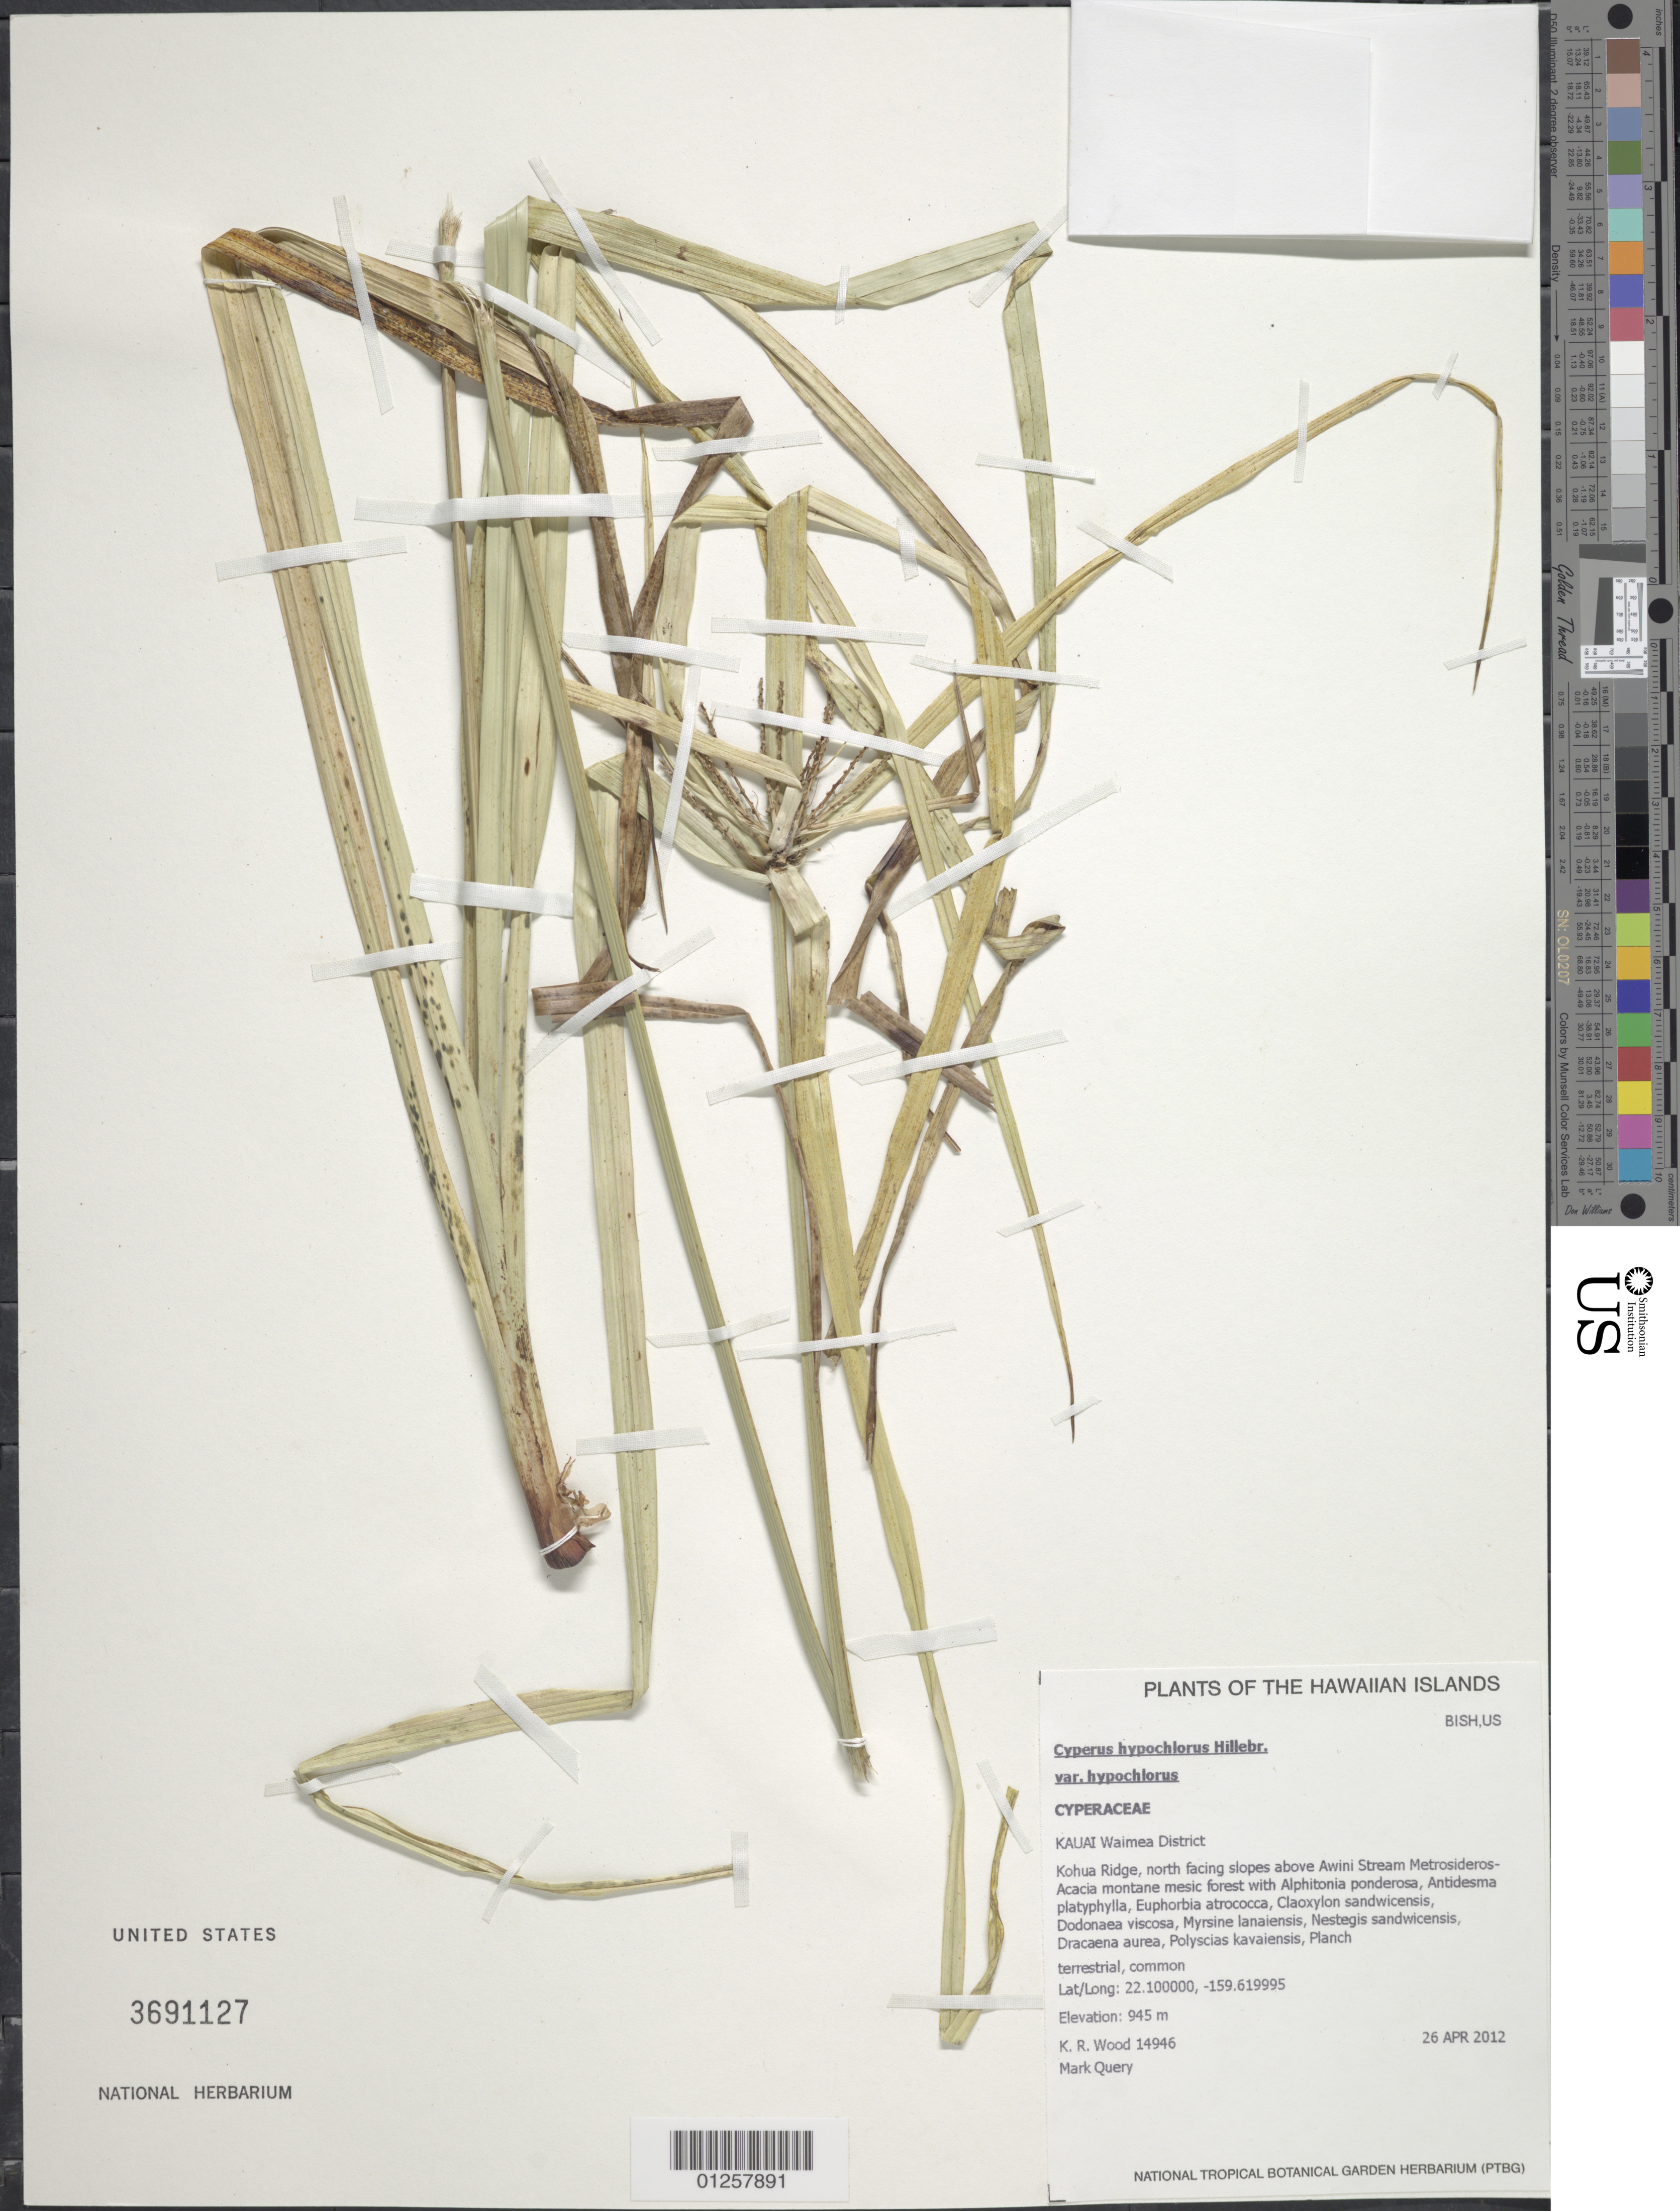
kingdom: Plantae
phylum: Tracheophyta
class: Magnoliopsida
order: Asterales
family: Asteraceae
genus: Bidens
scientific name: Bidens cosmoides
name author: (A. Gray) Sherff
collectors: K. R. Wood & M. Query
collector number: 14946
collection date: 2012-04-26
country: United States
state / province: Hawaii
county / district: Kauai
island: Kaua'i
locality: Waimea District, Kohua Ridge, north facing slopes above Awini Stream.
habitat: Montane mesic forest.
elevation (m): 945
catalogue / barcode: US 3691127